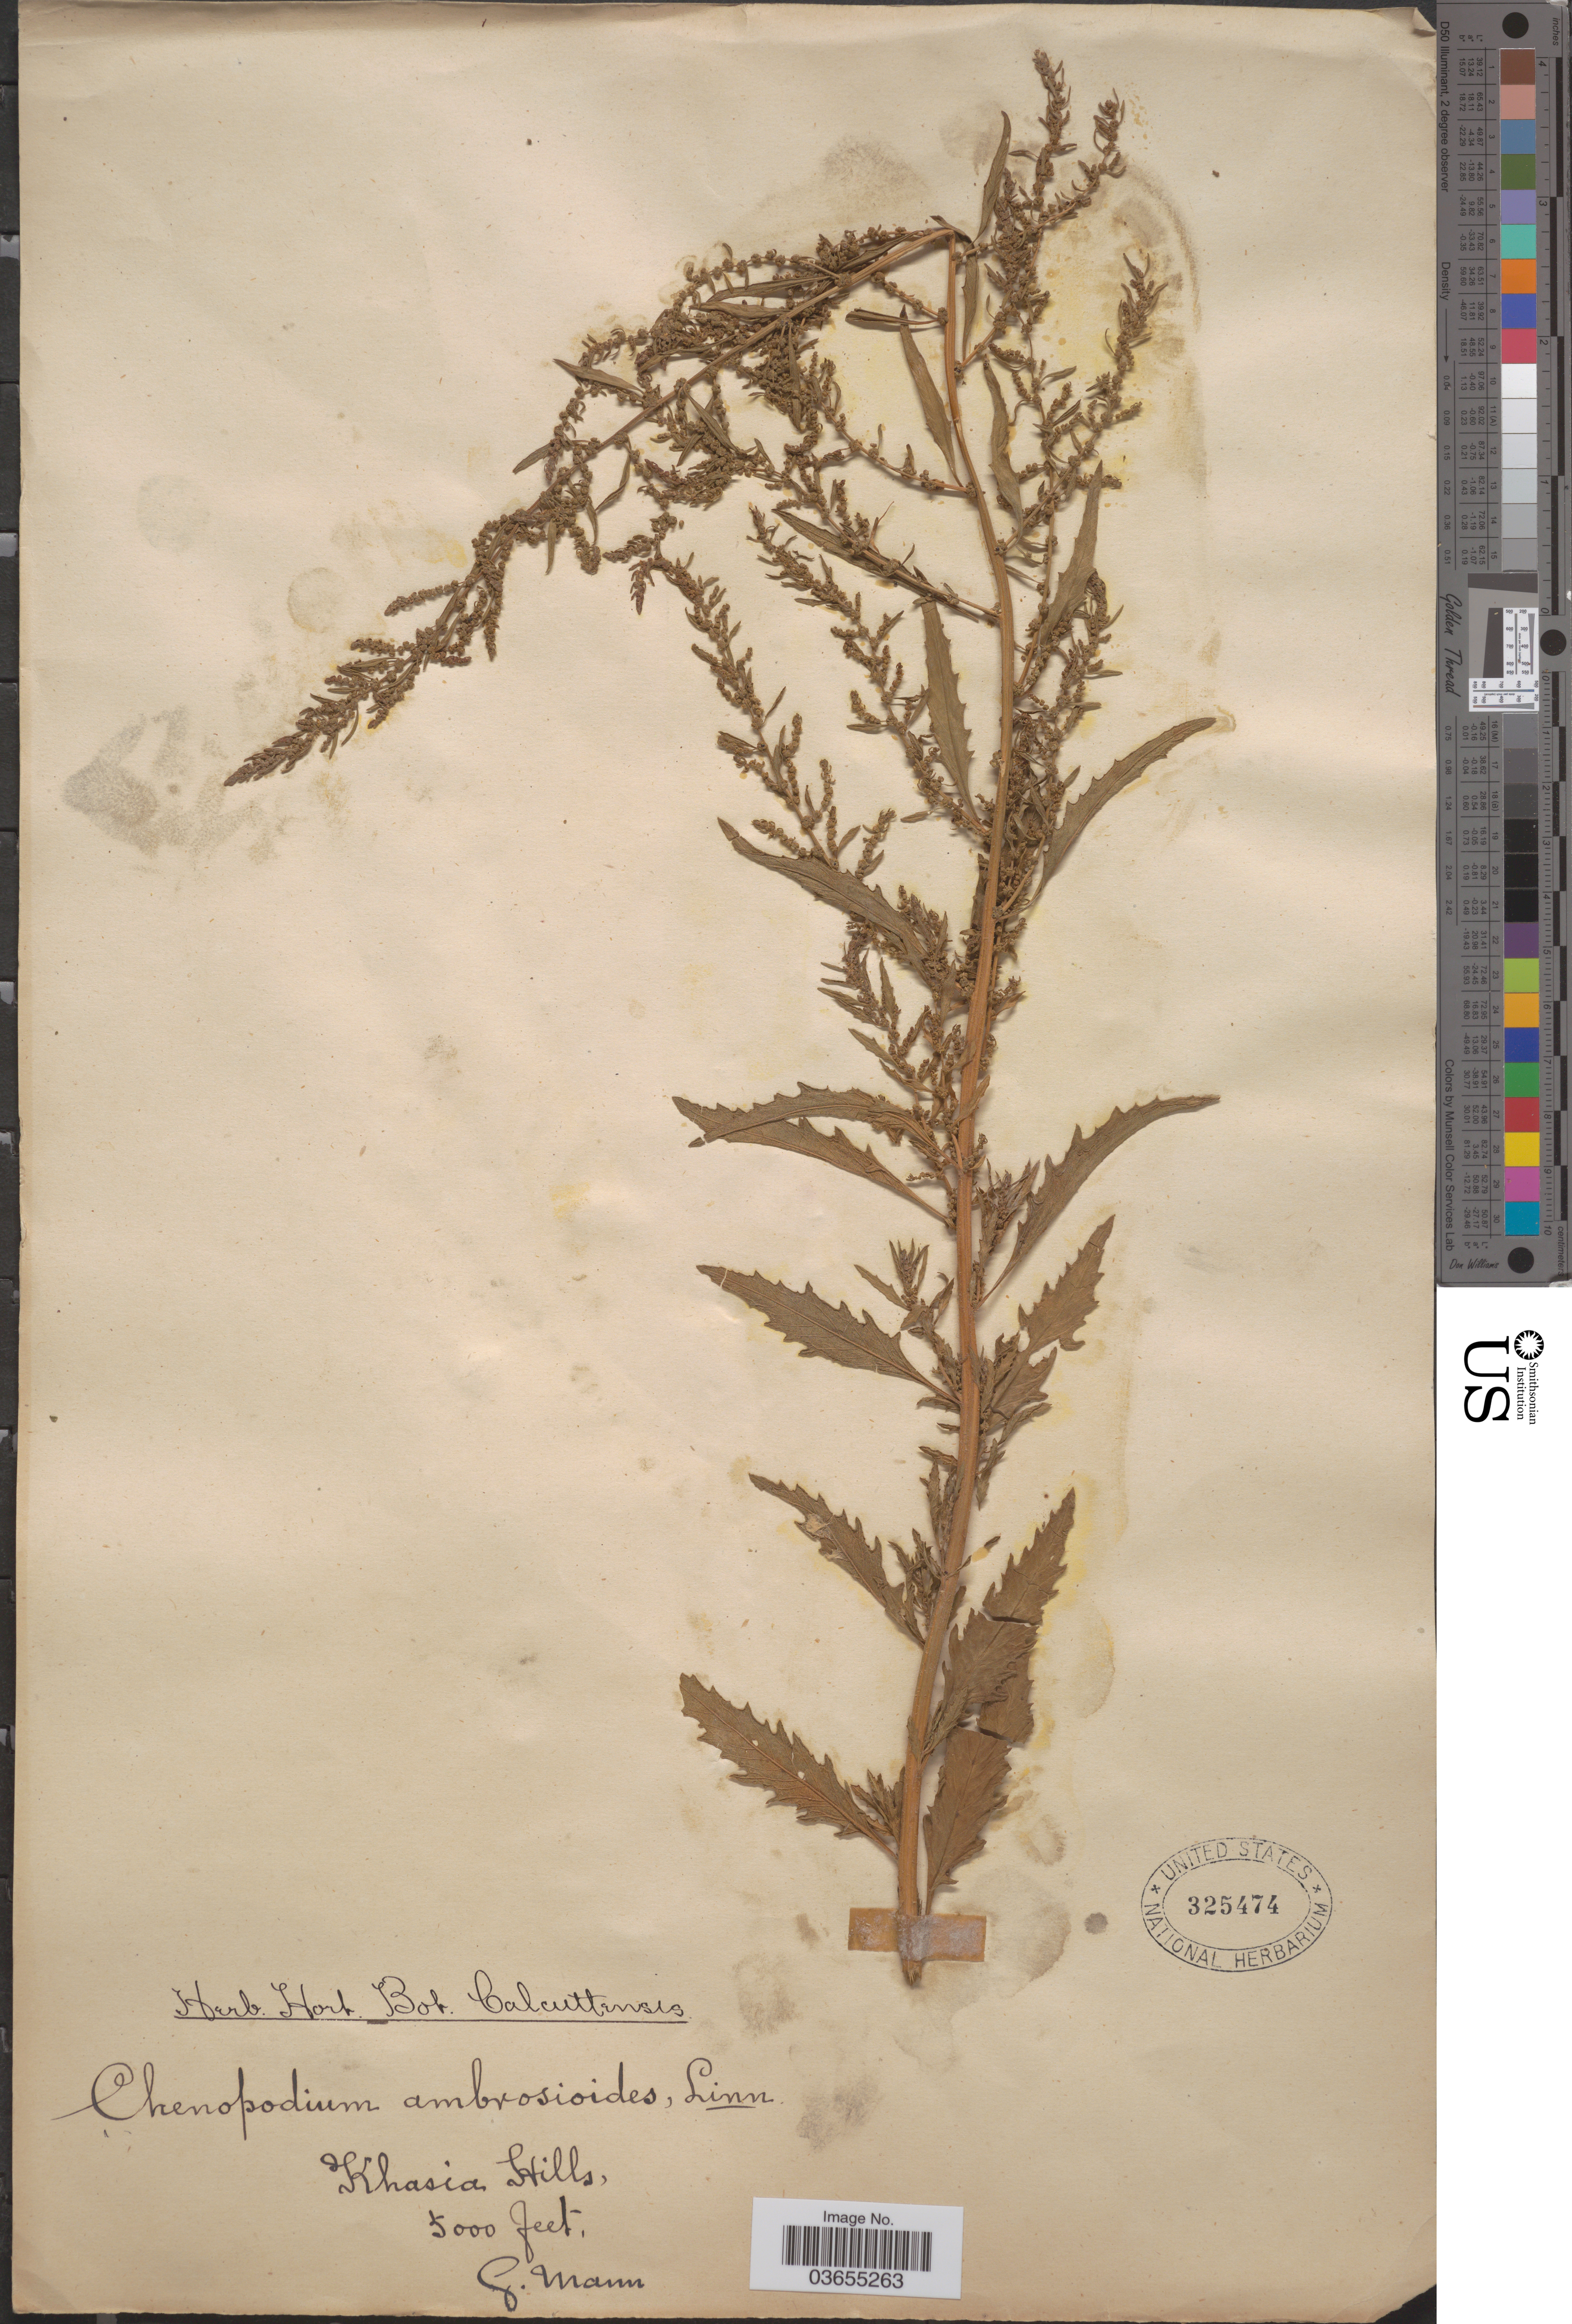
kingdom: Plantae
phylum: Tracheophyta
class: Magnoliopsida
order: Caryophyllales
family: Amaranthaceae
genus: Chenopodium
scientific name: Chenopodium ambrosioides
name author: L.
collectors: G. Mann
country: India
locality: Khasia Hills.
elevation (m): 1524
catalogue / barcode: US 325474